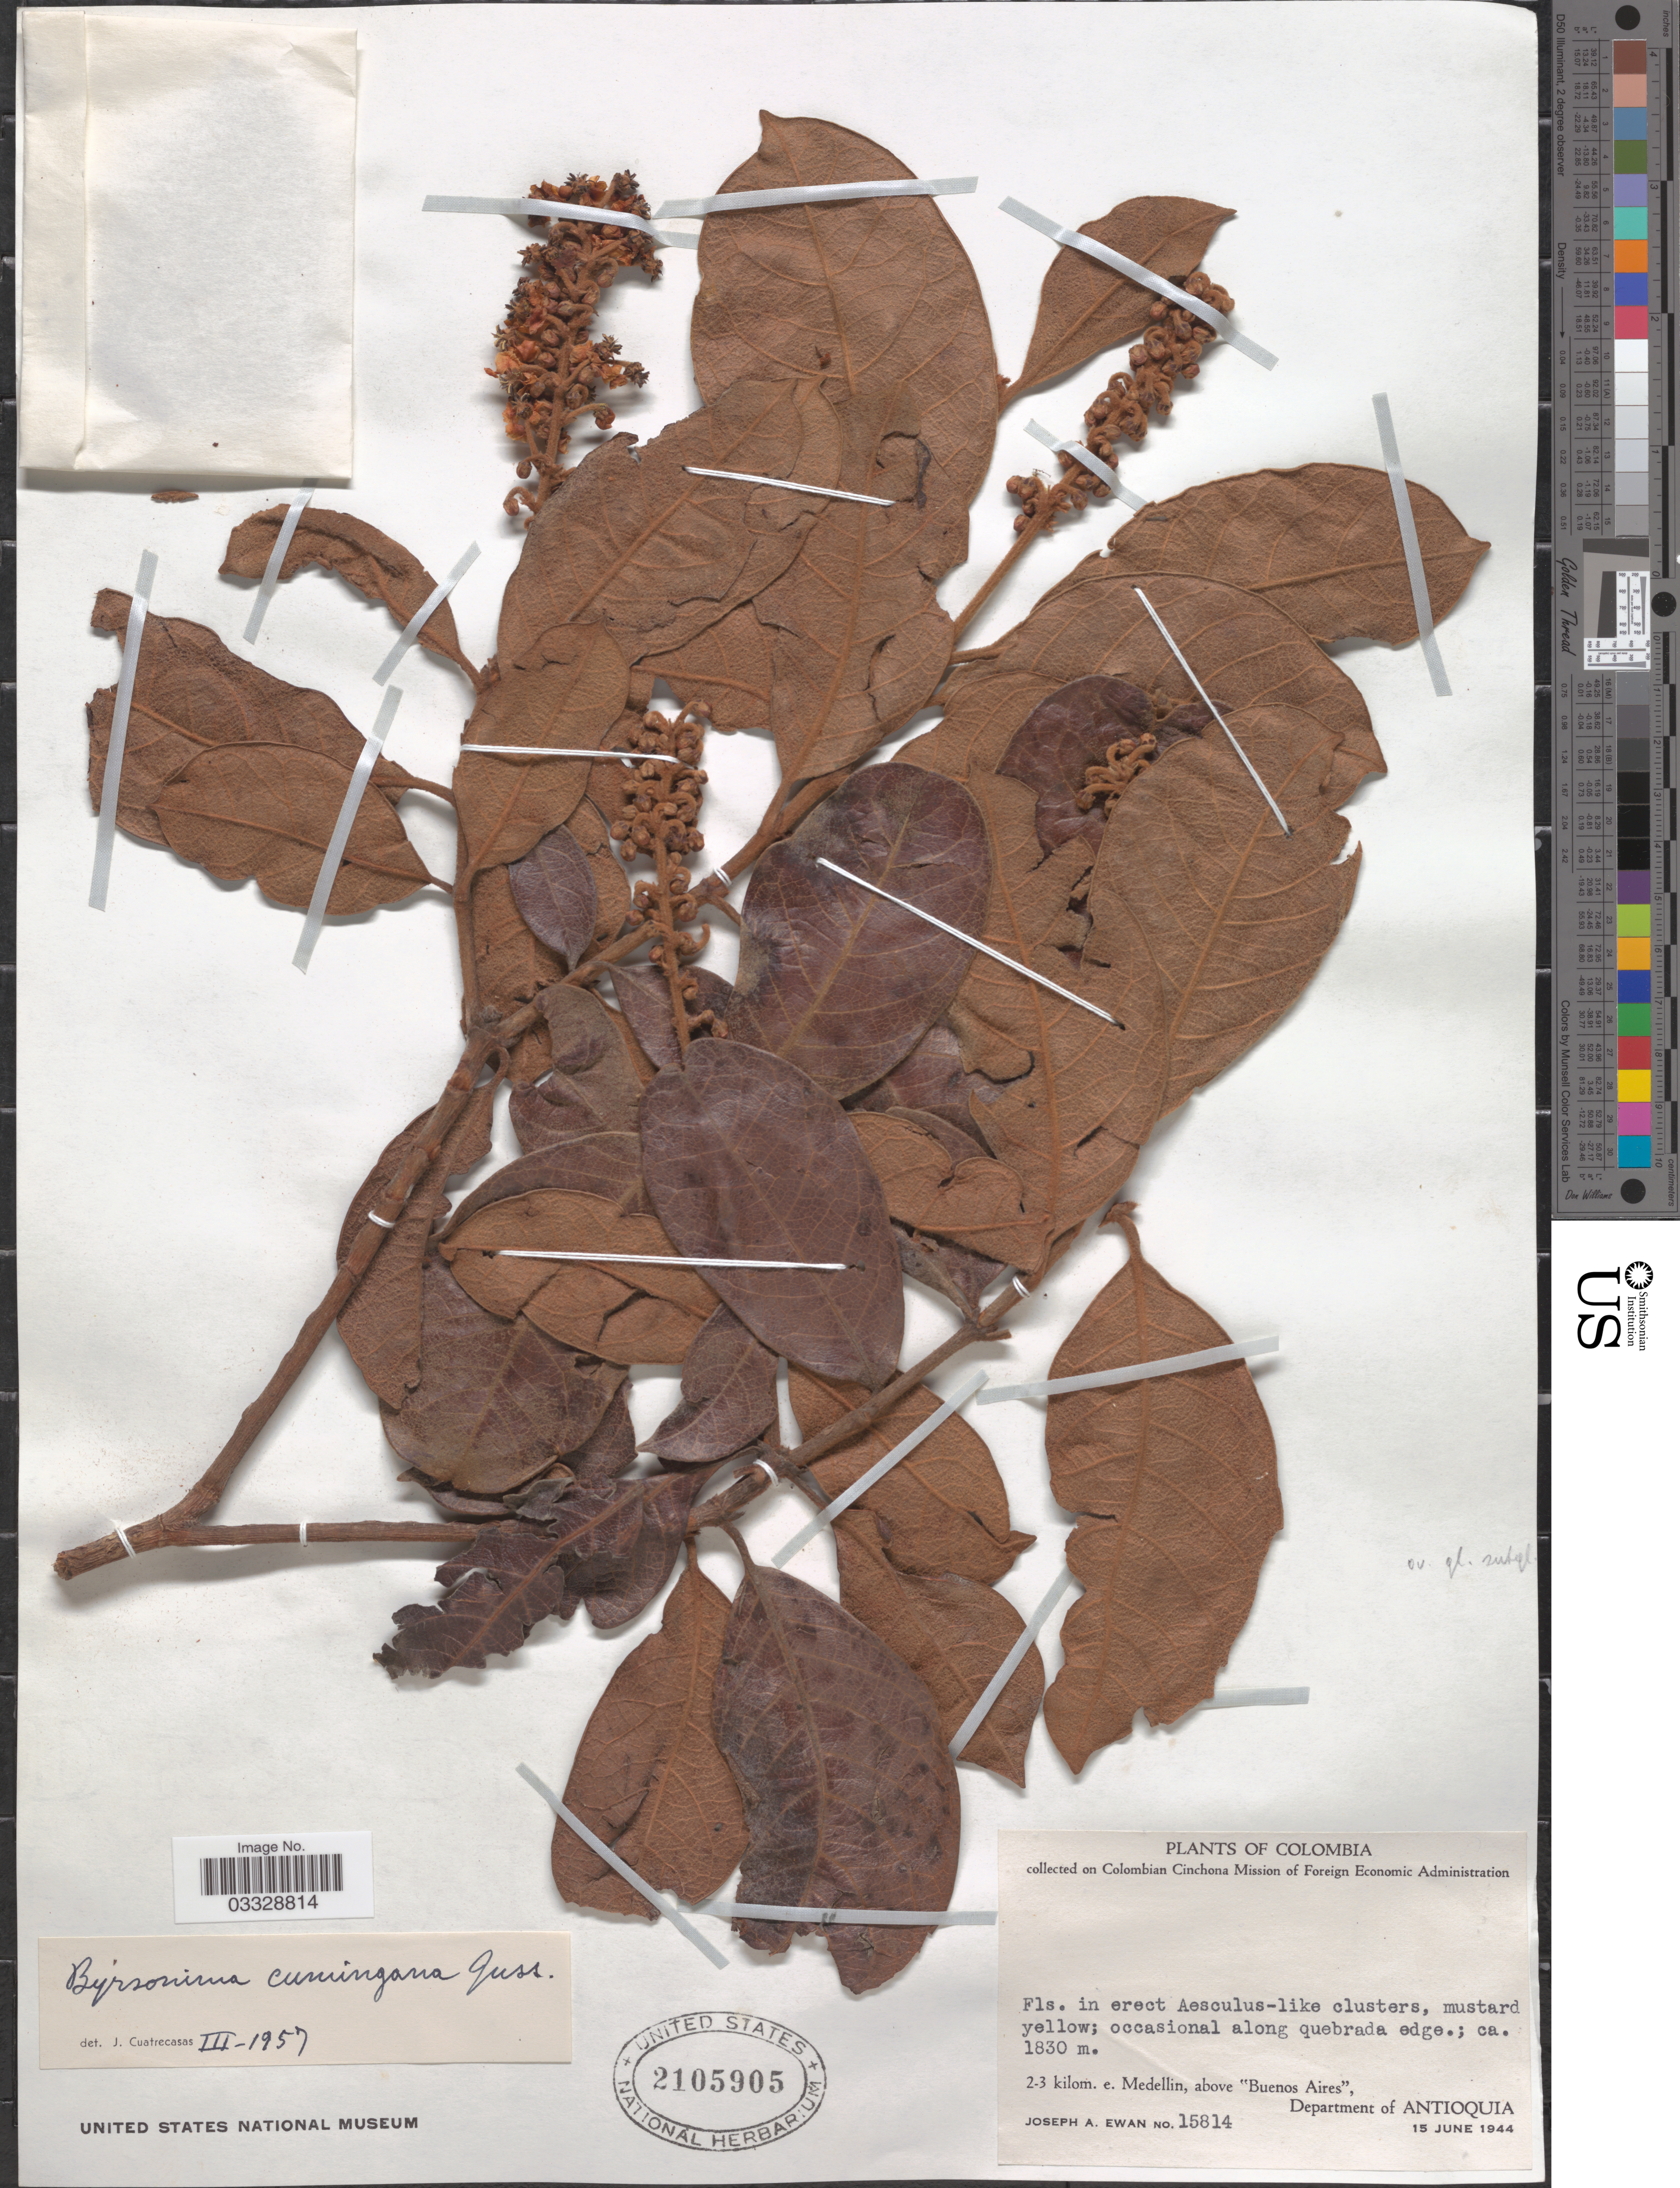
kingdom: Plantae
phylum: Tracheophyta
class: Magnoliopsida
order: Malpighiales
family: Malpighiaceae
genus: Byrsonima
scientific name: Byrsonima cumingiana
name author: A. Juss.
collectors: J. A. Ewan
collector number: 15814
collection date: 1944-06-15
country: Colombia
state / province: Antioquia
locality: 2-3 kilom. e. Medeillin, above "Buenos Aires", Department of Antioquia.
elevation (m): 1830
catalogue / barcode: US 2105905